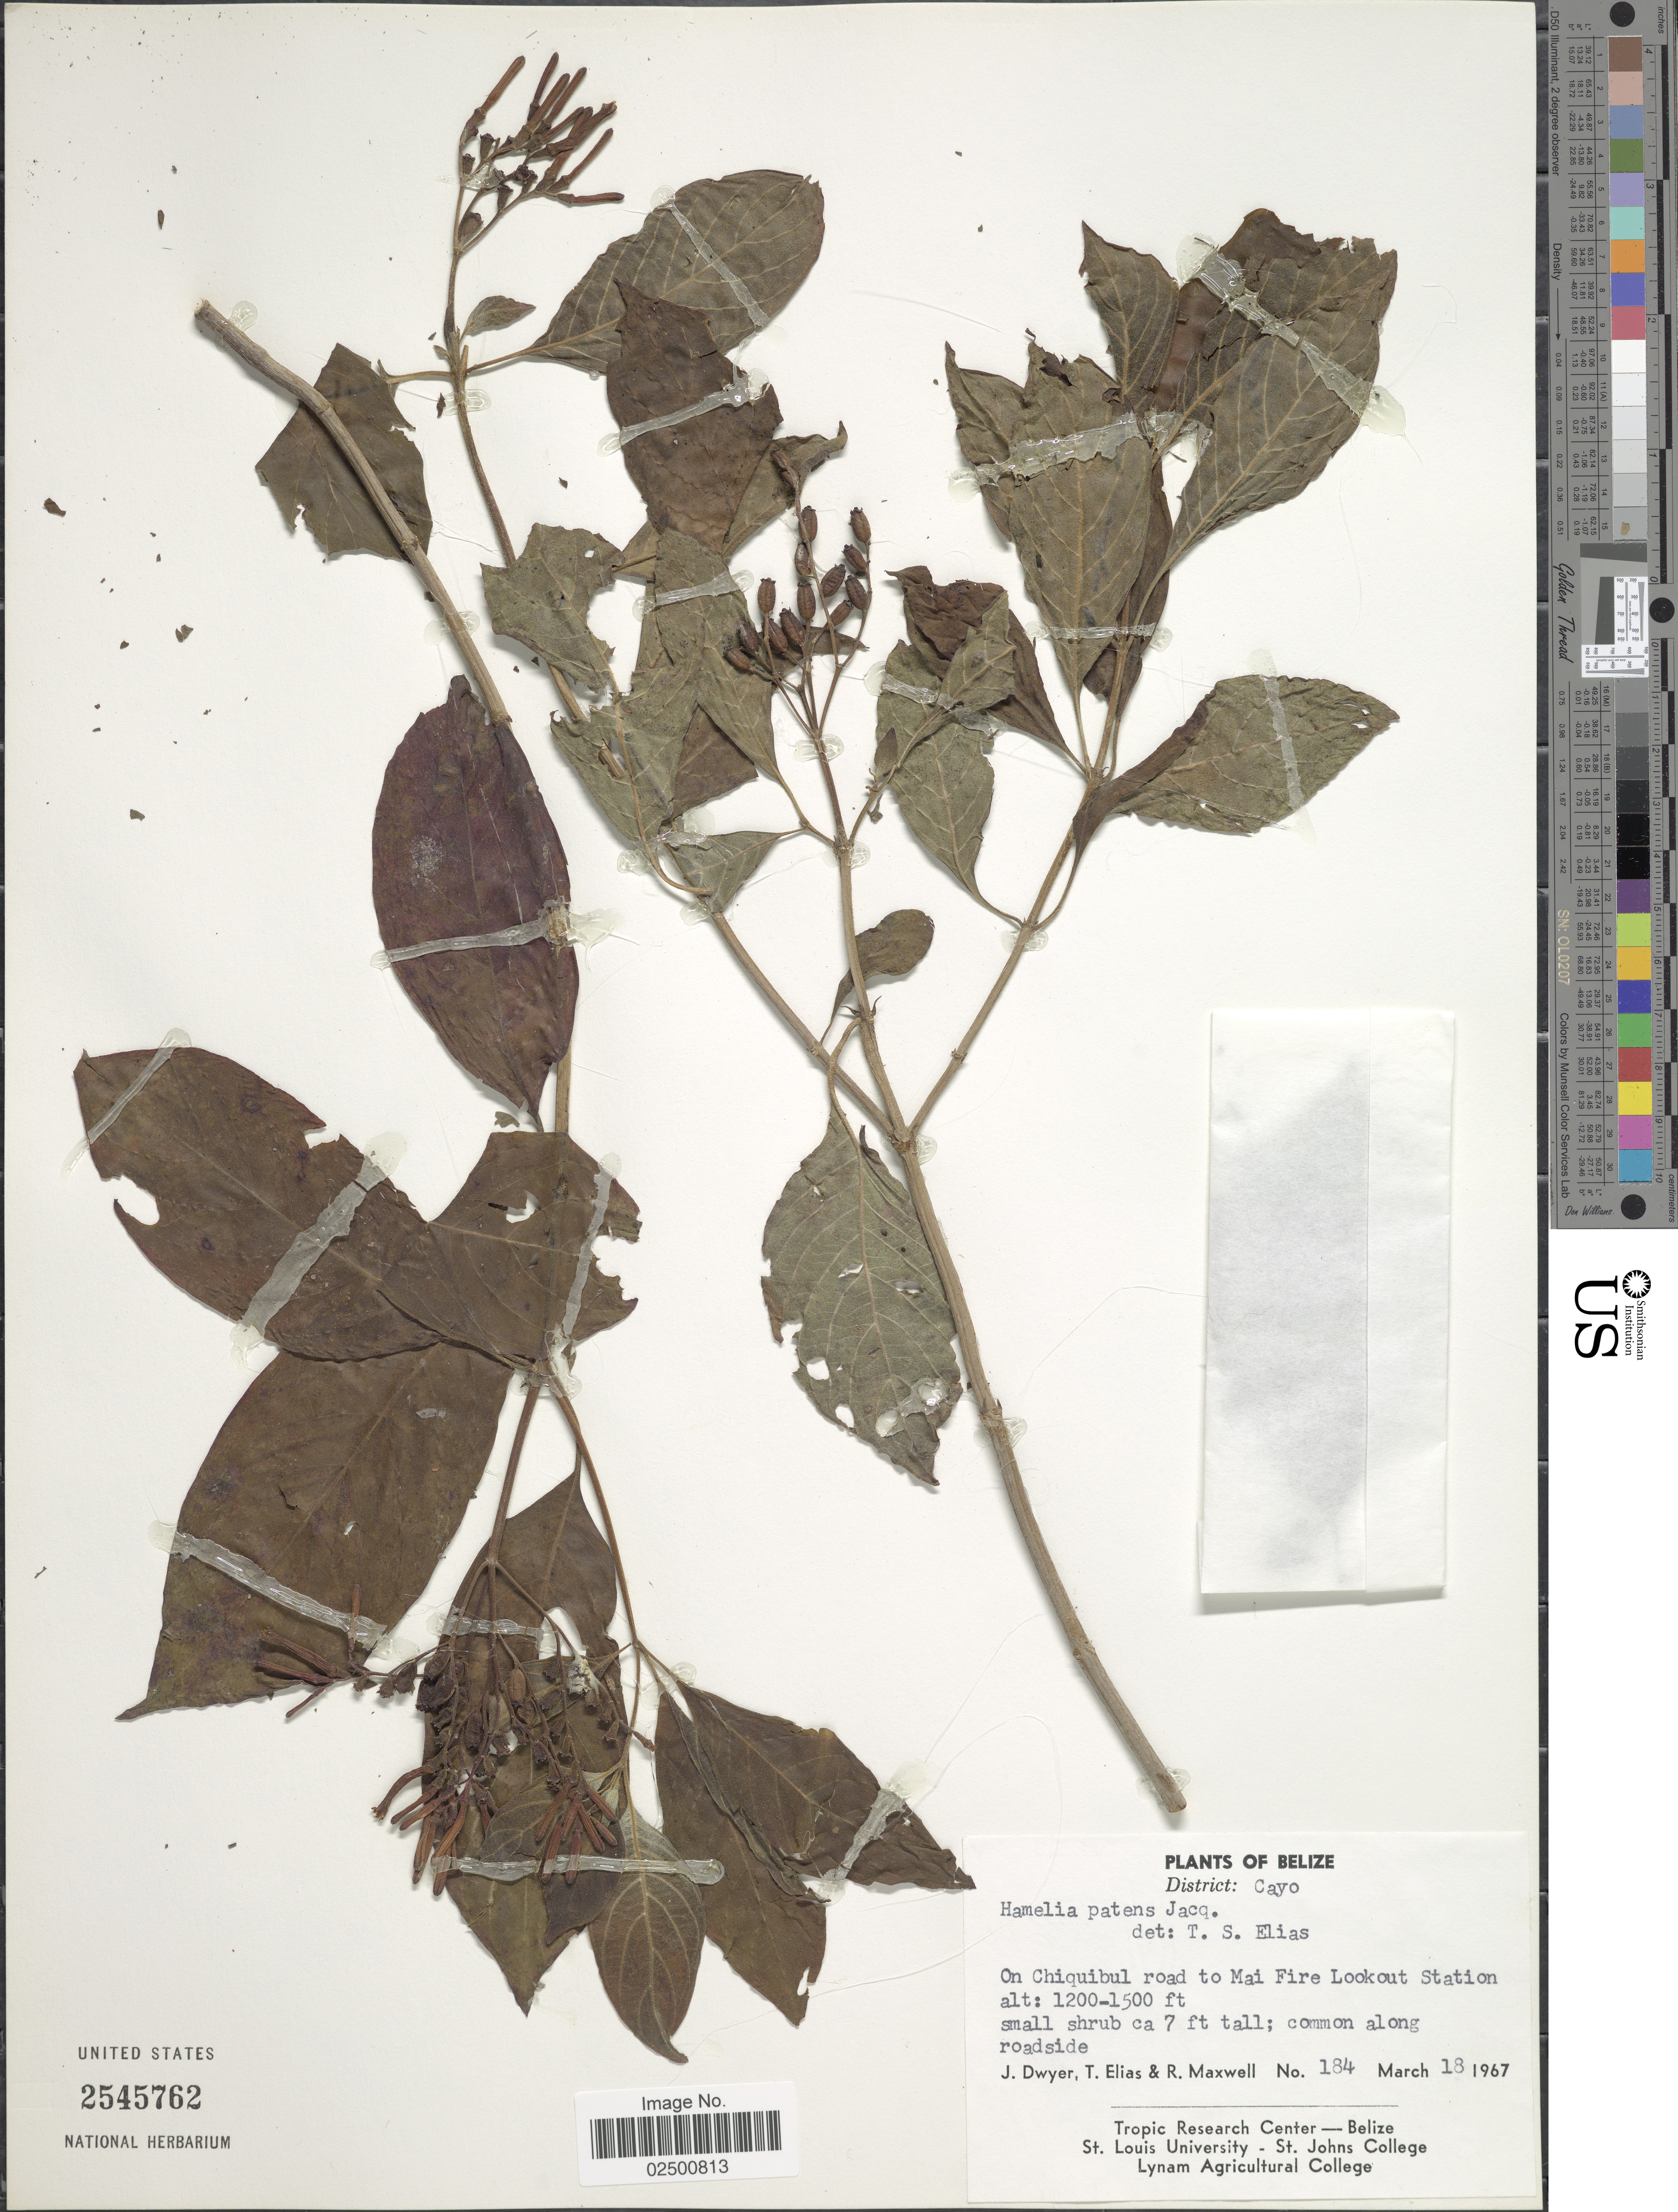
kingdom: Plantae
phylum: Tracheophyta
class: Magnoliopsida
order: Gentianales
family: Rubiaceae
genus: Hamelia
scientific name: Hamelia patens var. patens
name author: Jacq.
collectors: J. Dwyer, T. Elias & R. Maxwell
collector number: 184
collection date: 1967-03-18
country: Belize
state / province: Cayo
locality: District: Cayo. On Chiquibul road to Mai Fire Lookout Station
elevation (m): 366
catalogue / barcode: US 2545762